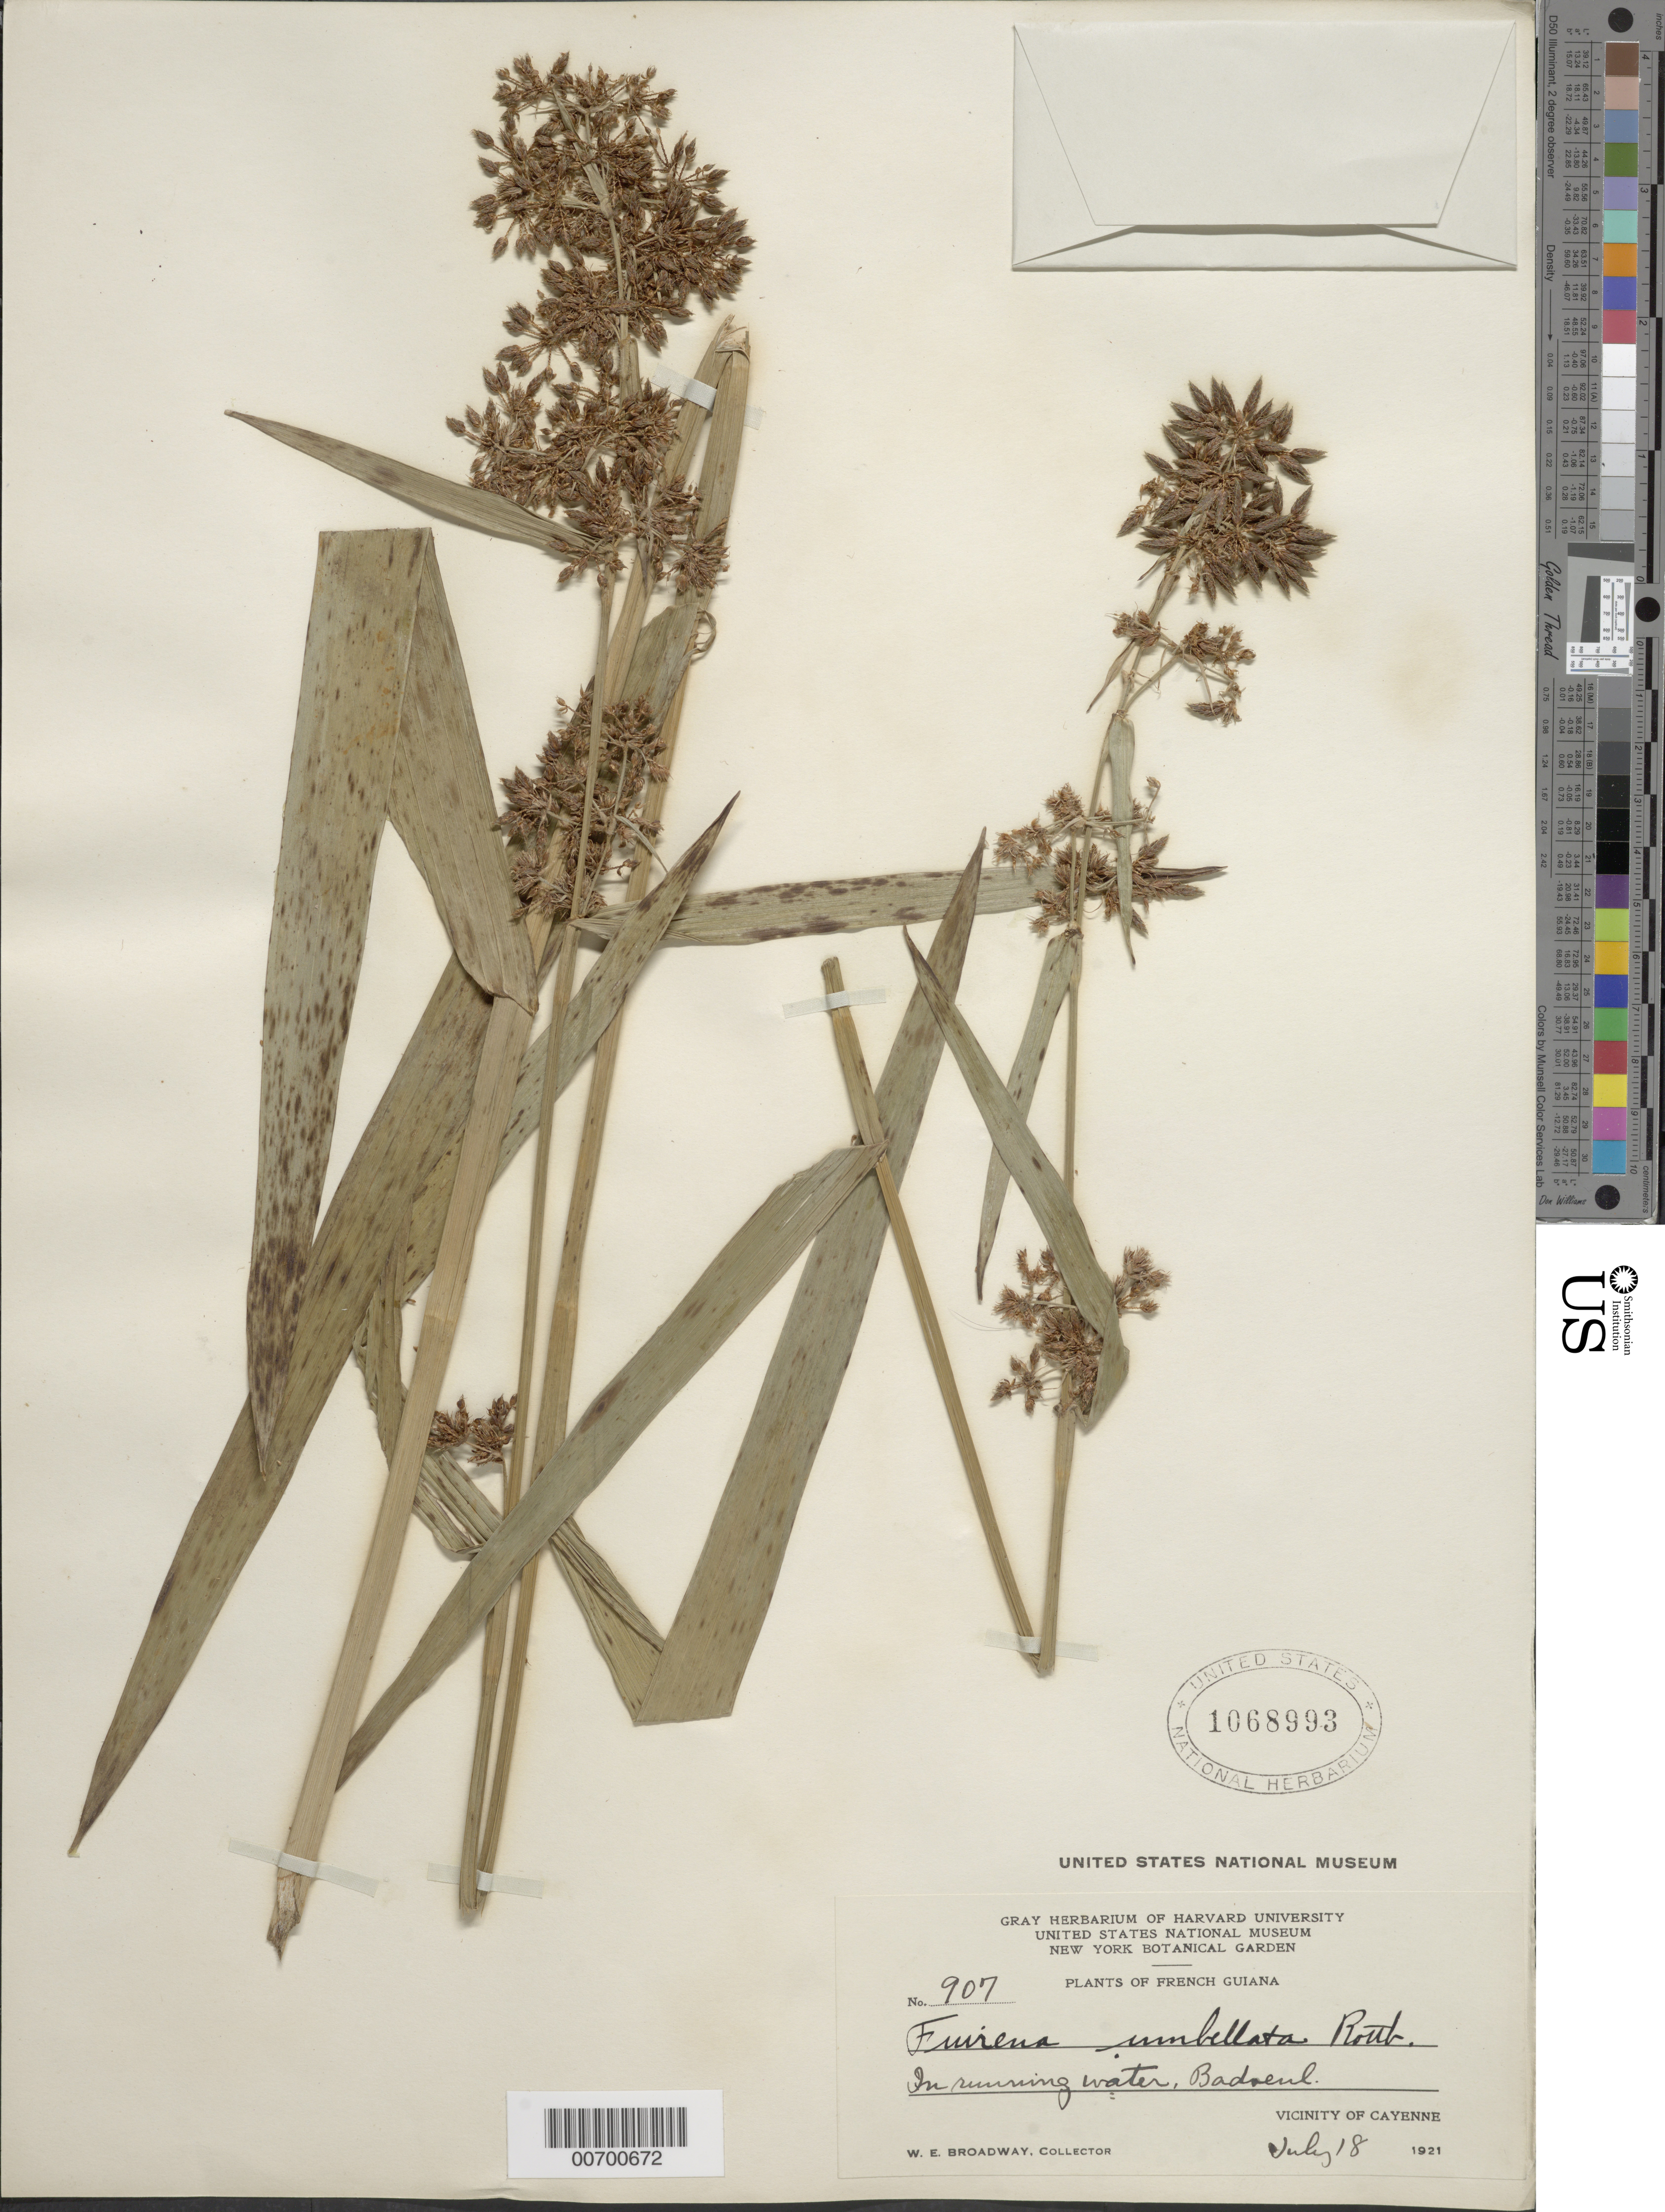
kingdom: Plantae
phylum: Tracheophyta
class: Liliopsida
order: Poales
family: Cyperaceae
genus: Fuirena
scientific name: Fuirena umbellata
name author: Rottb.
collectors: W. E. Broadway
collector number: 907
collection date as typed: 18-Jul-21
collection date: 1921-07-18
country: French Guiana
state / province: Cayenne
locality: Cayenne, vic., Badoeul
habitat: In running water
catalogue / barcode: US 1068993